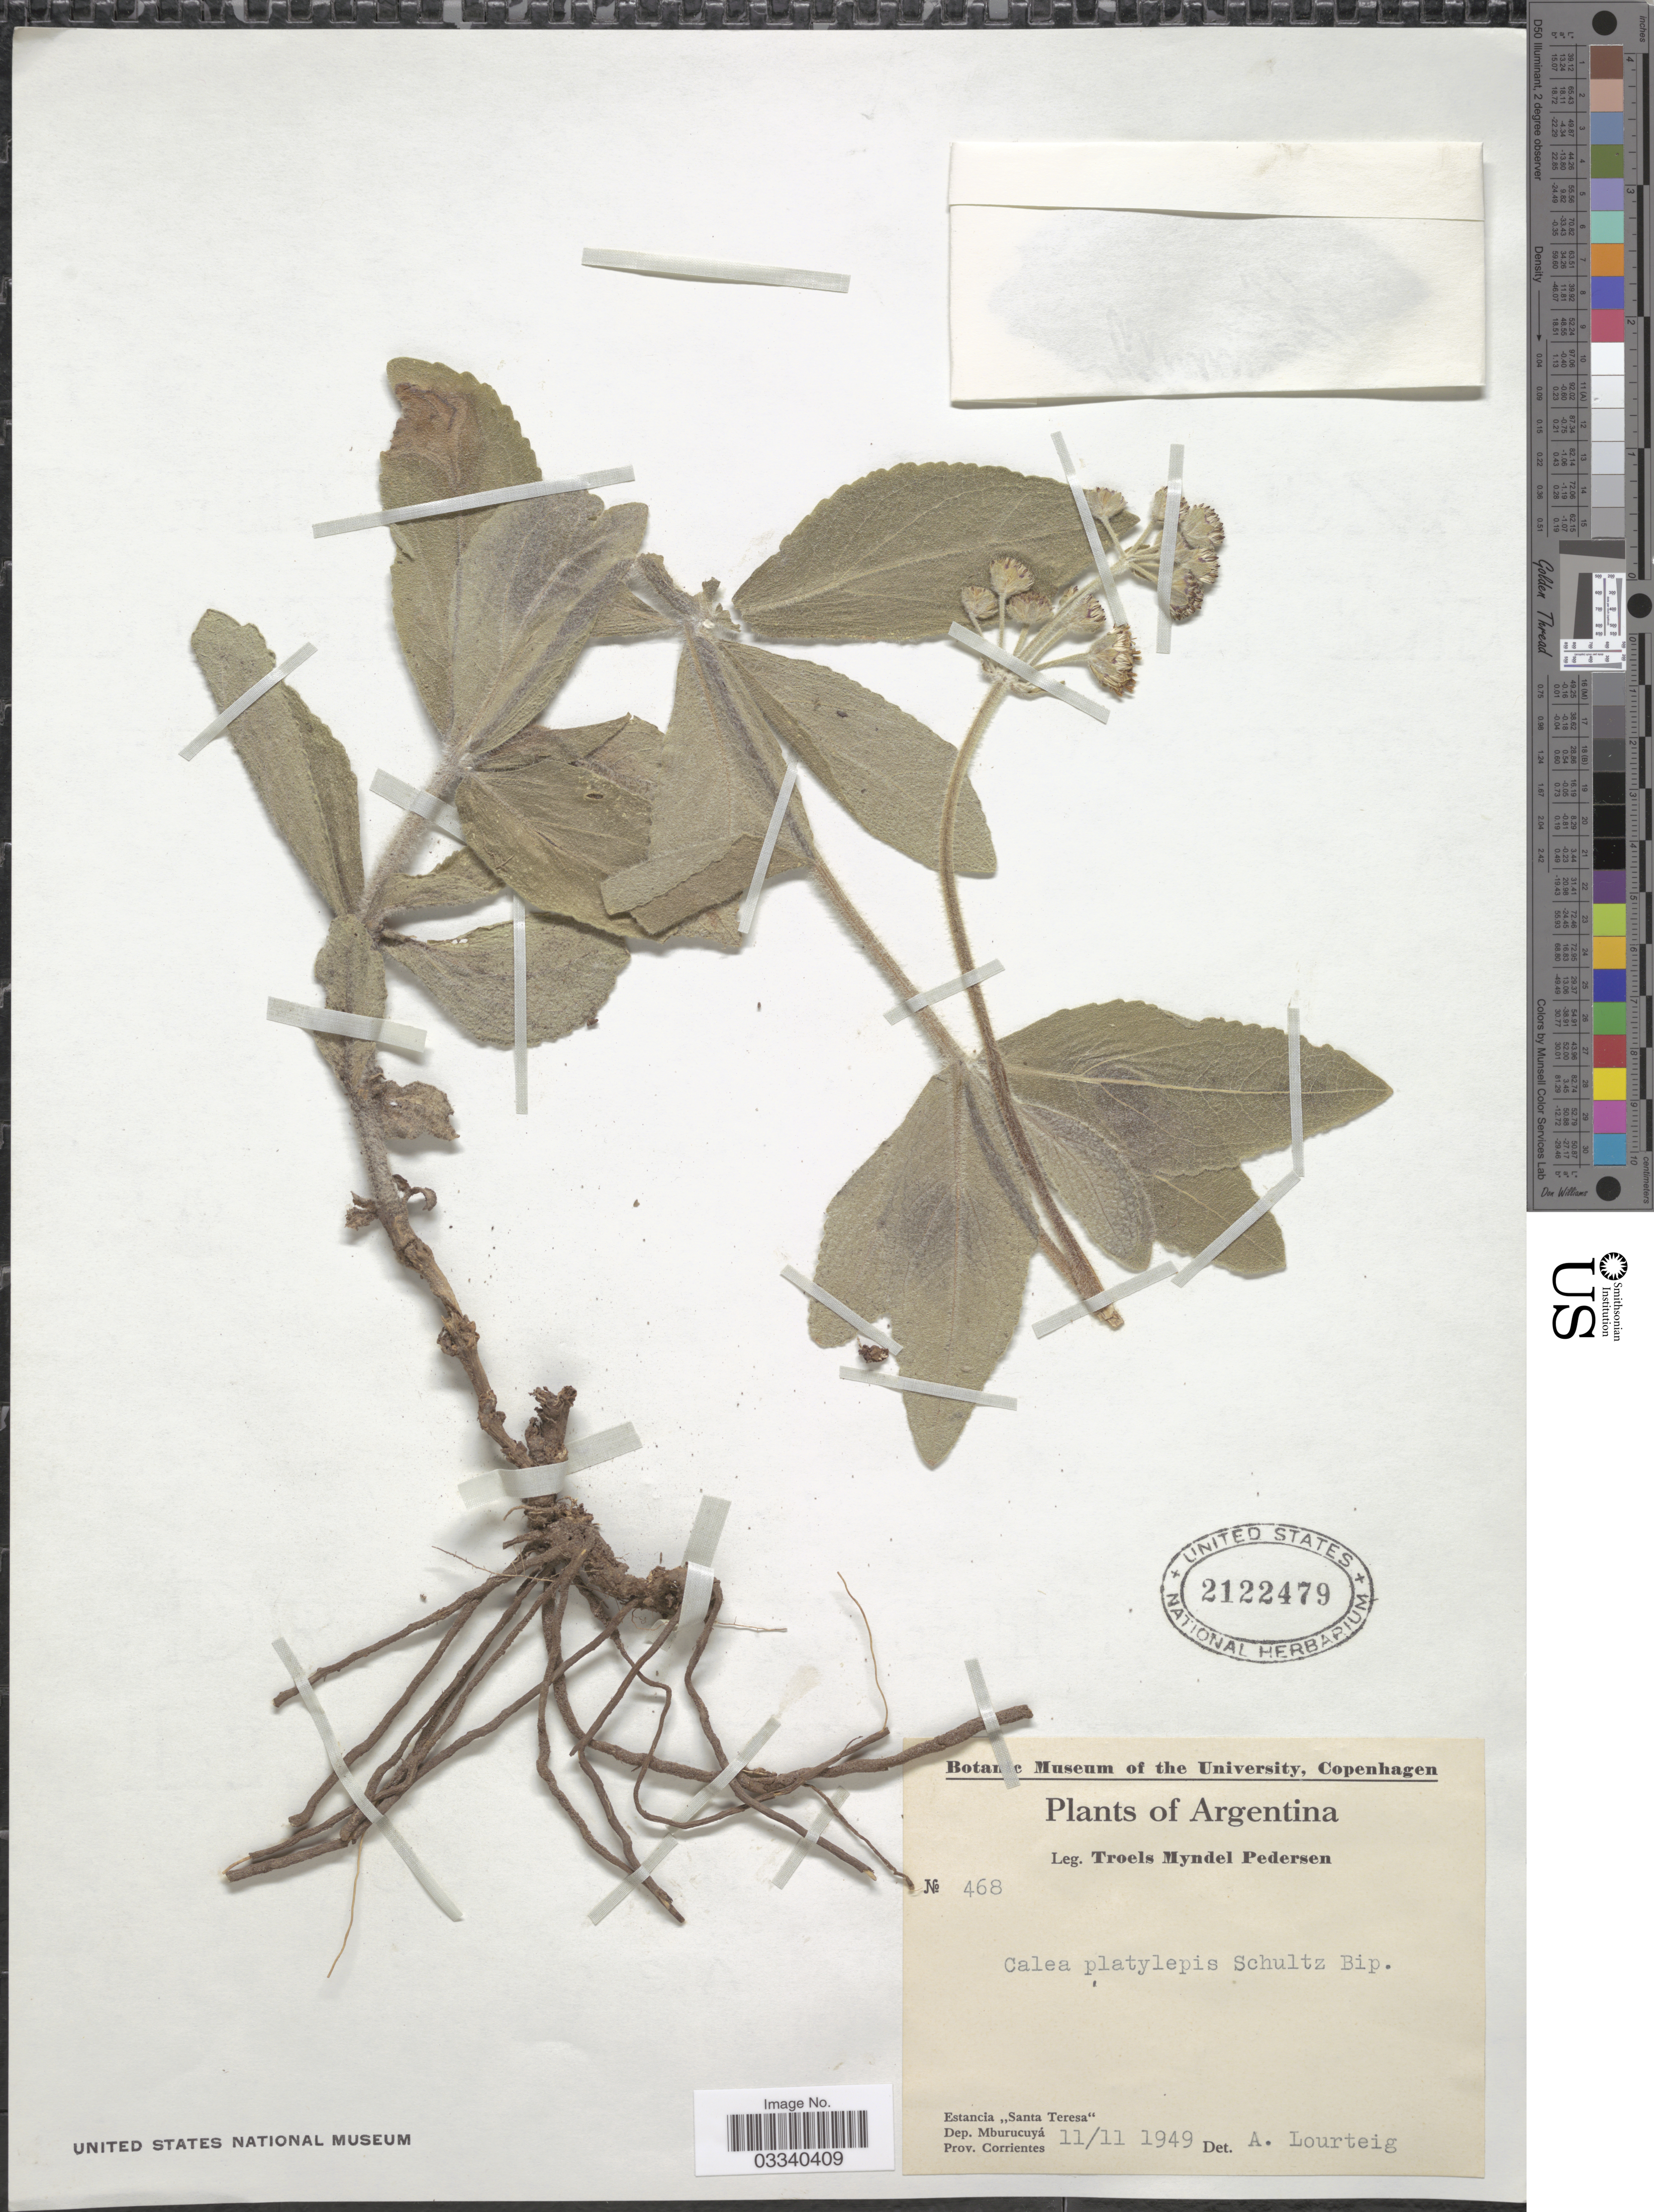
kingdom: Plantae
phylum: Tracheophyta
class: Magnoliopsida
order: Asterales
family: Asteraceae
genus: Calea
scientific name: Calea hassleriana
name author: Chodat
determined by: Bueno, Vinicius Resende, (ICN), Universidade Federal do Rio Grande do Sul (BRAZIL)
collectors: T. Pederson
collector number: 468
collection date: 1949-11-11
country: Argentina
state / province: Corrientes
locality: Estancia "Santa Teresa", Dep. Mburucayá.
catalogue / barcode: US 2122479